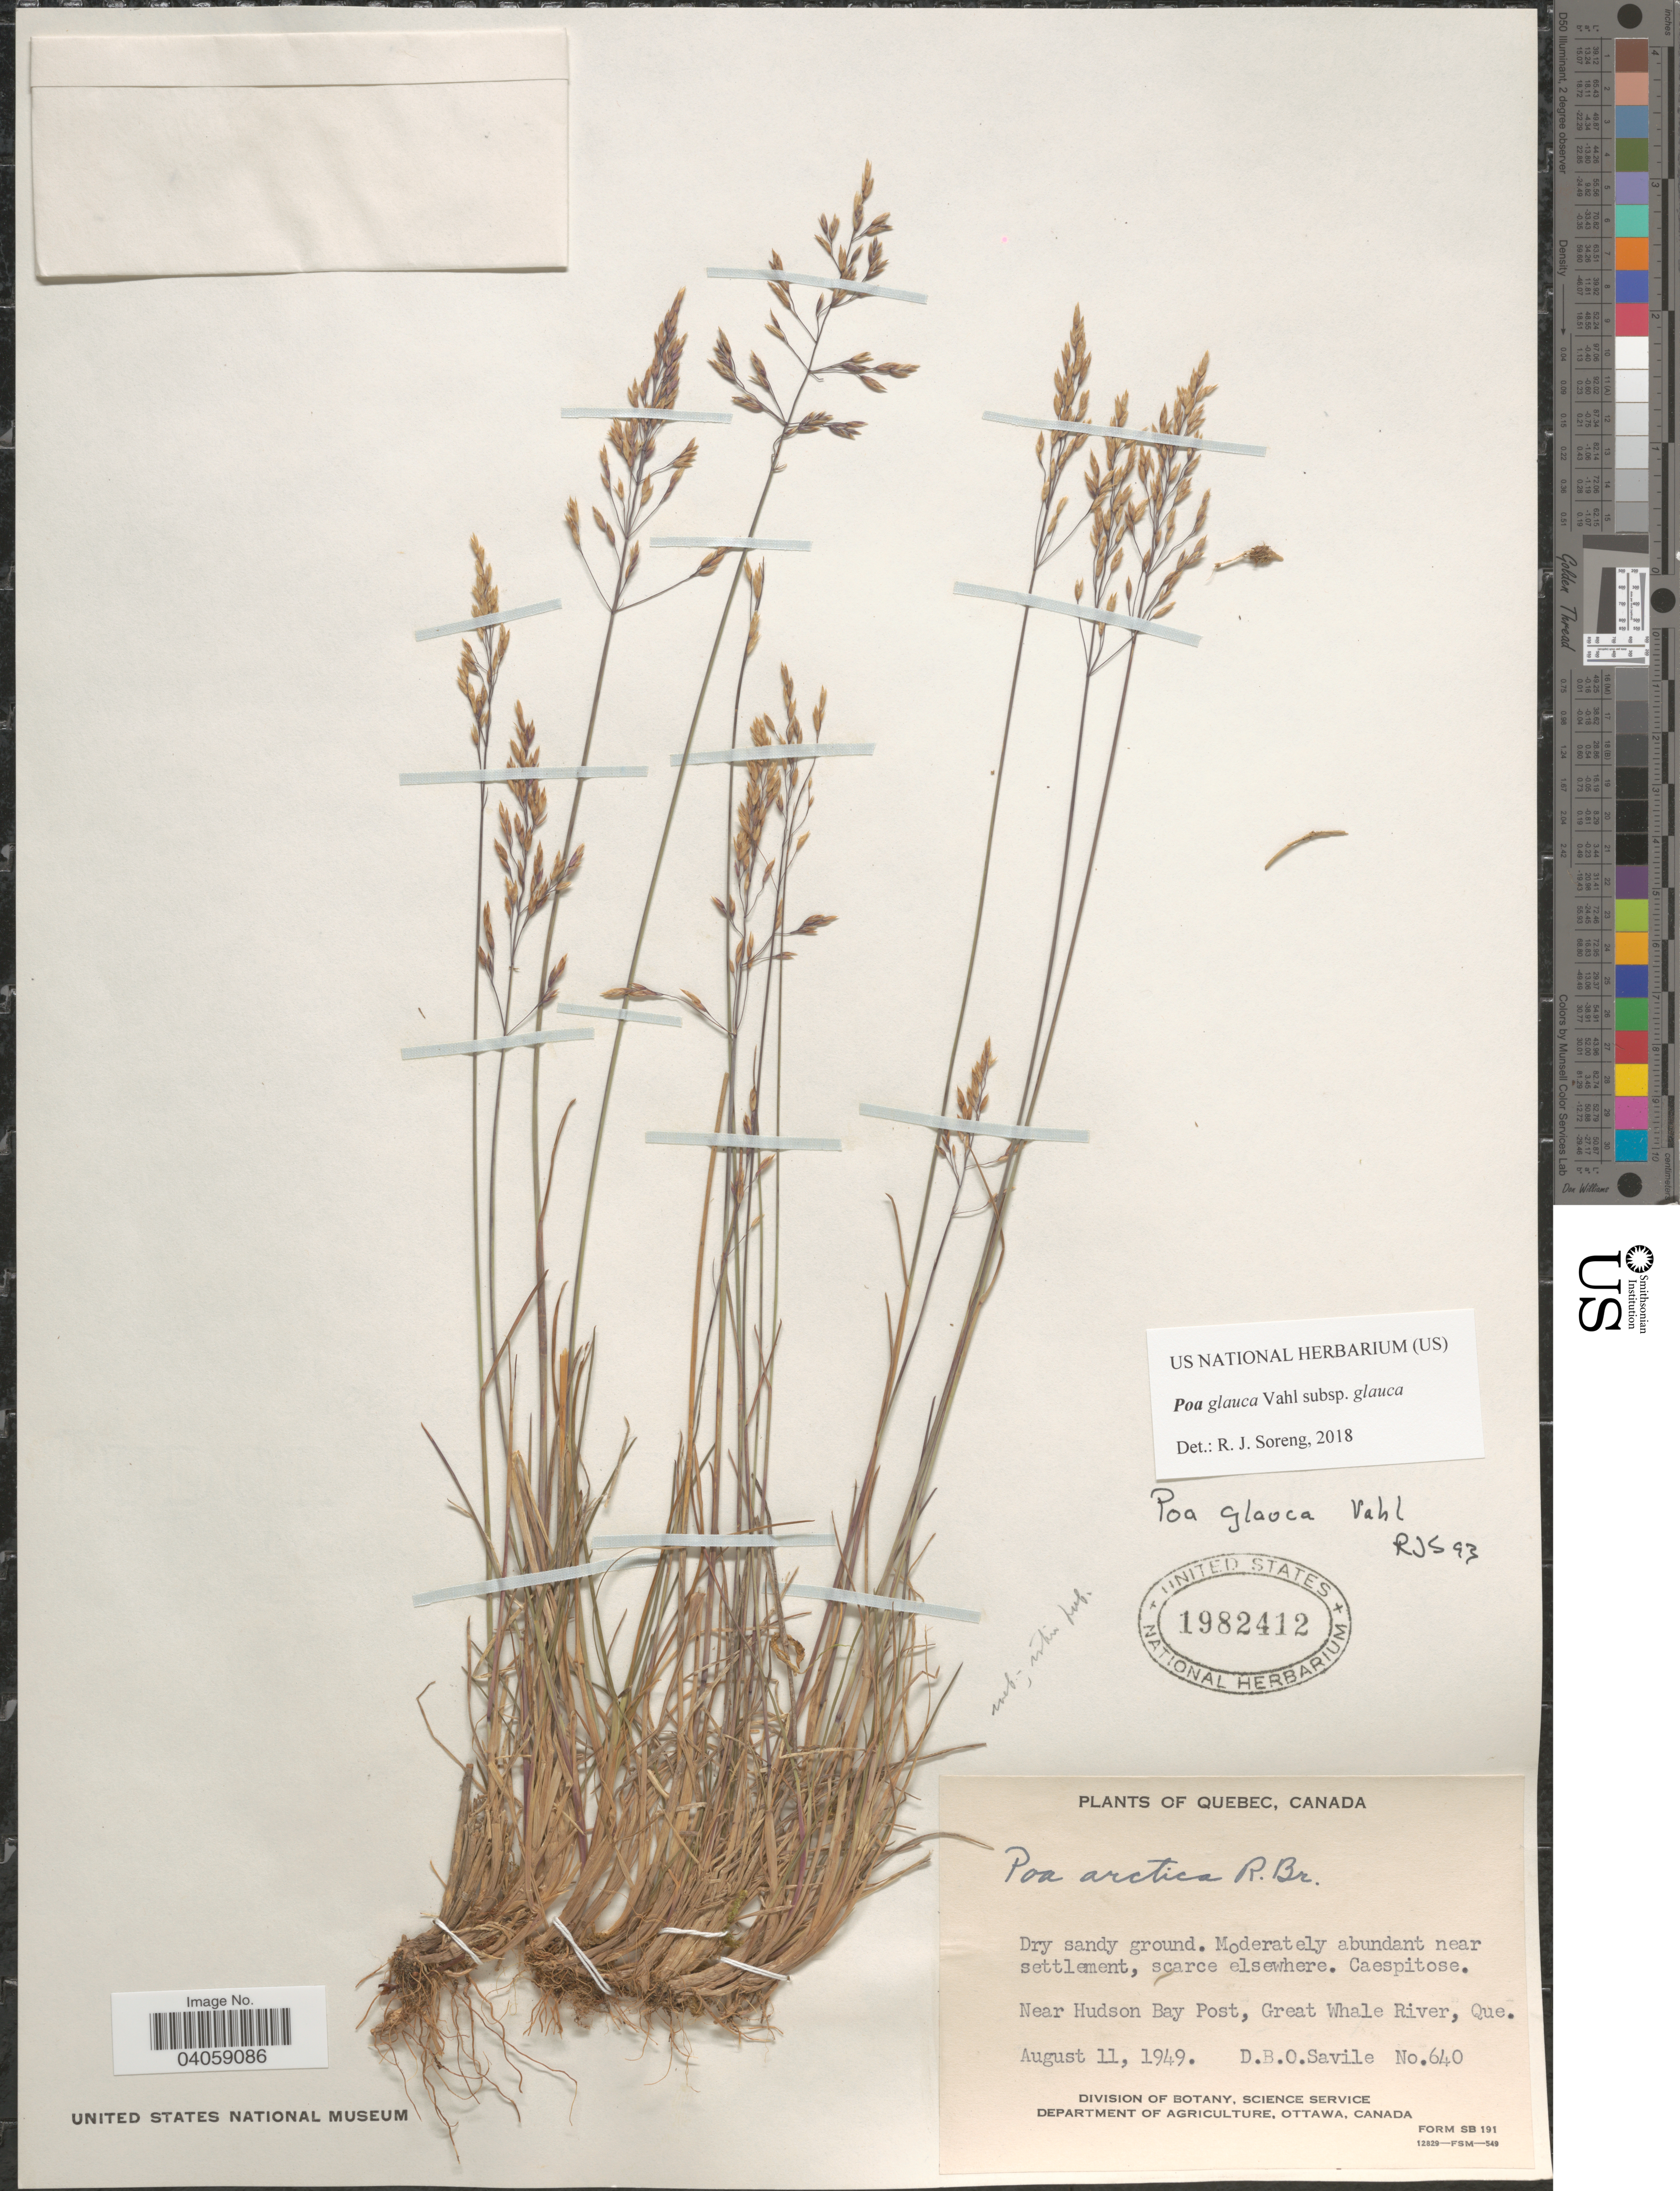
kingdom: Plantae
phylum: Tracheophyta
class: Liliopsida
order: Poales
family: Poaceae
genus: Poa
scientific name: Poa glauca subsp. glauca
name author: Vahl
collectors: D. Savile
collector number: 640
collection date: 1949-08-11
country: Canada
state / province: Quebec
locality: Dry sandy ground. Near settlement, scarse elsewhere. Near Hudson Bay Post, Great Whale River.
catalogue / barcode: US 1982412